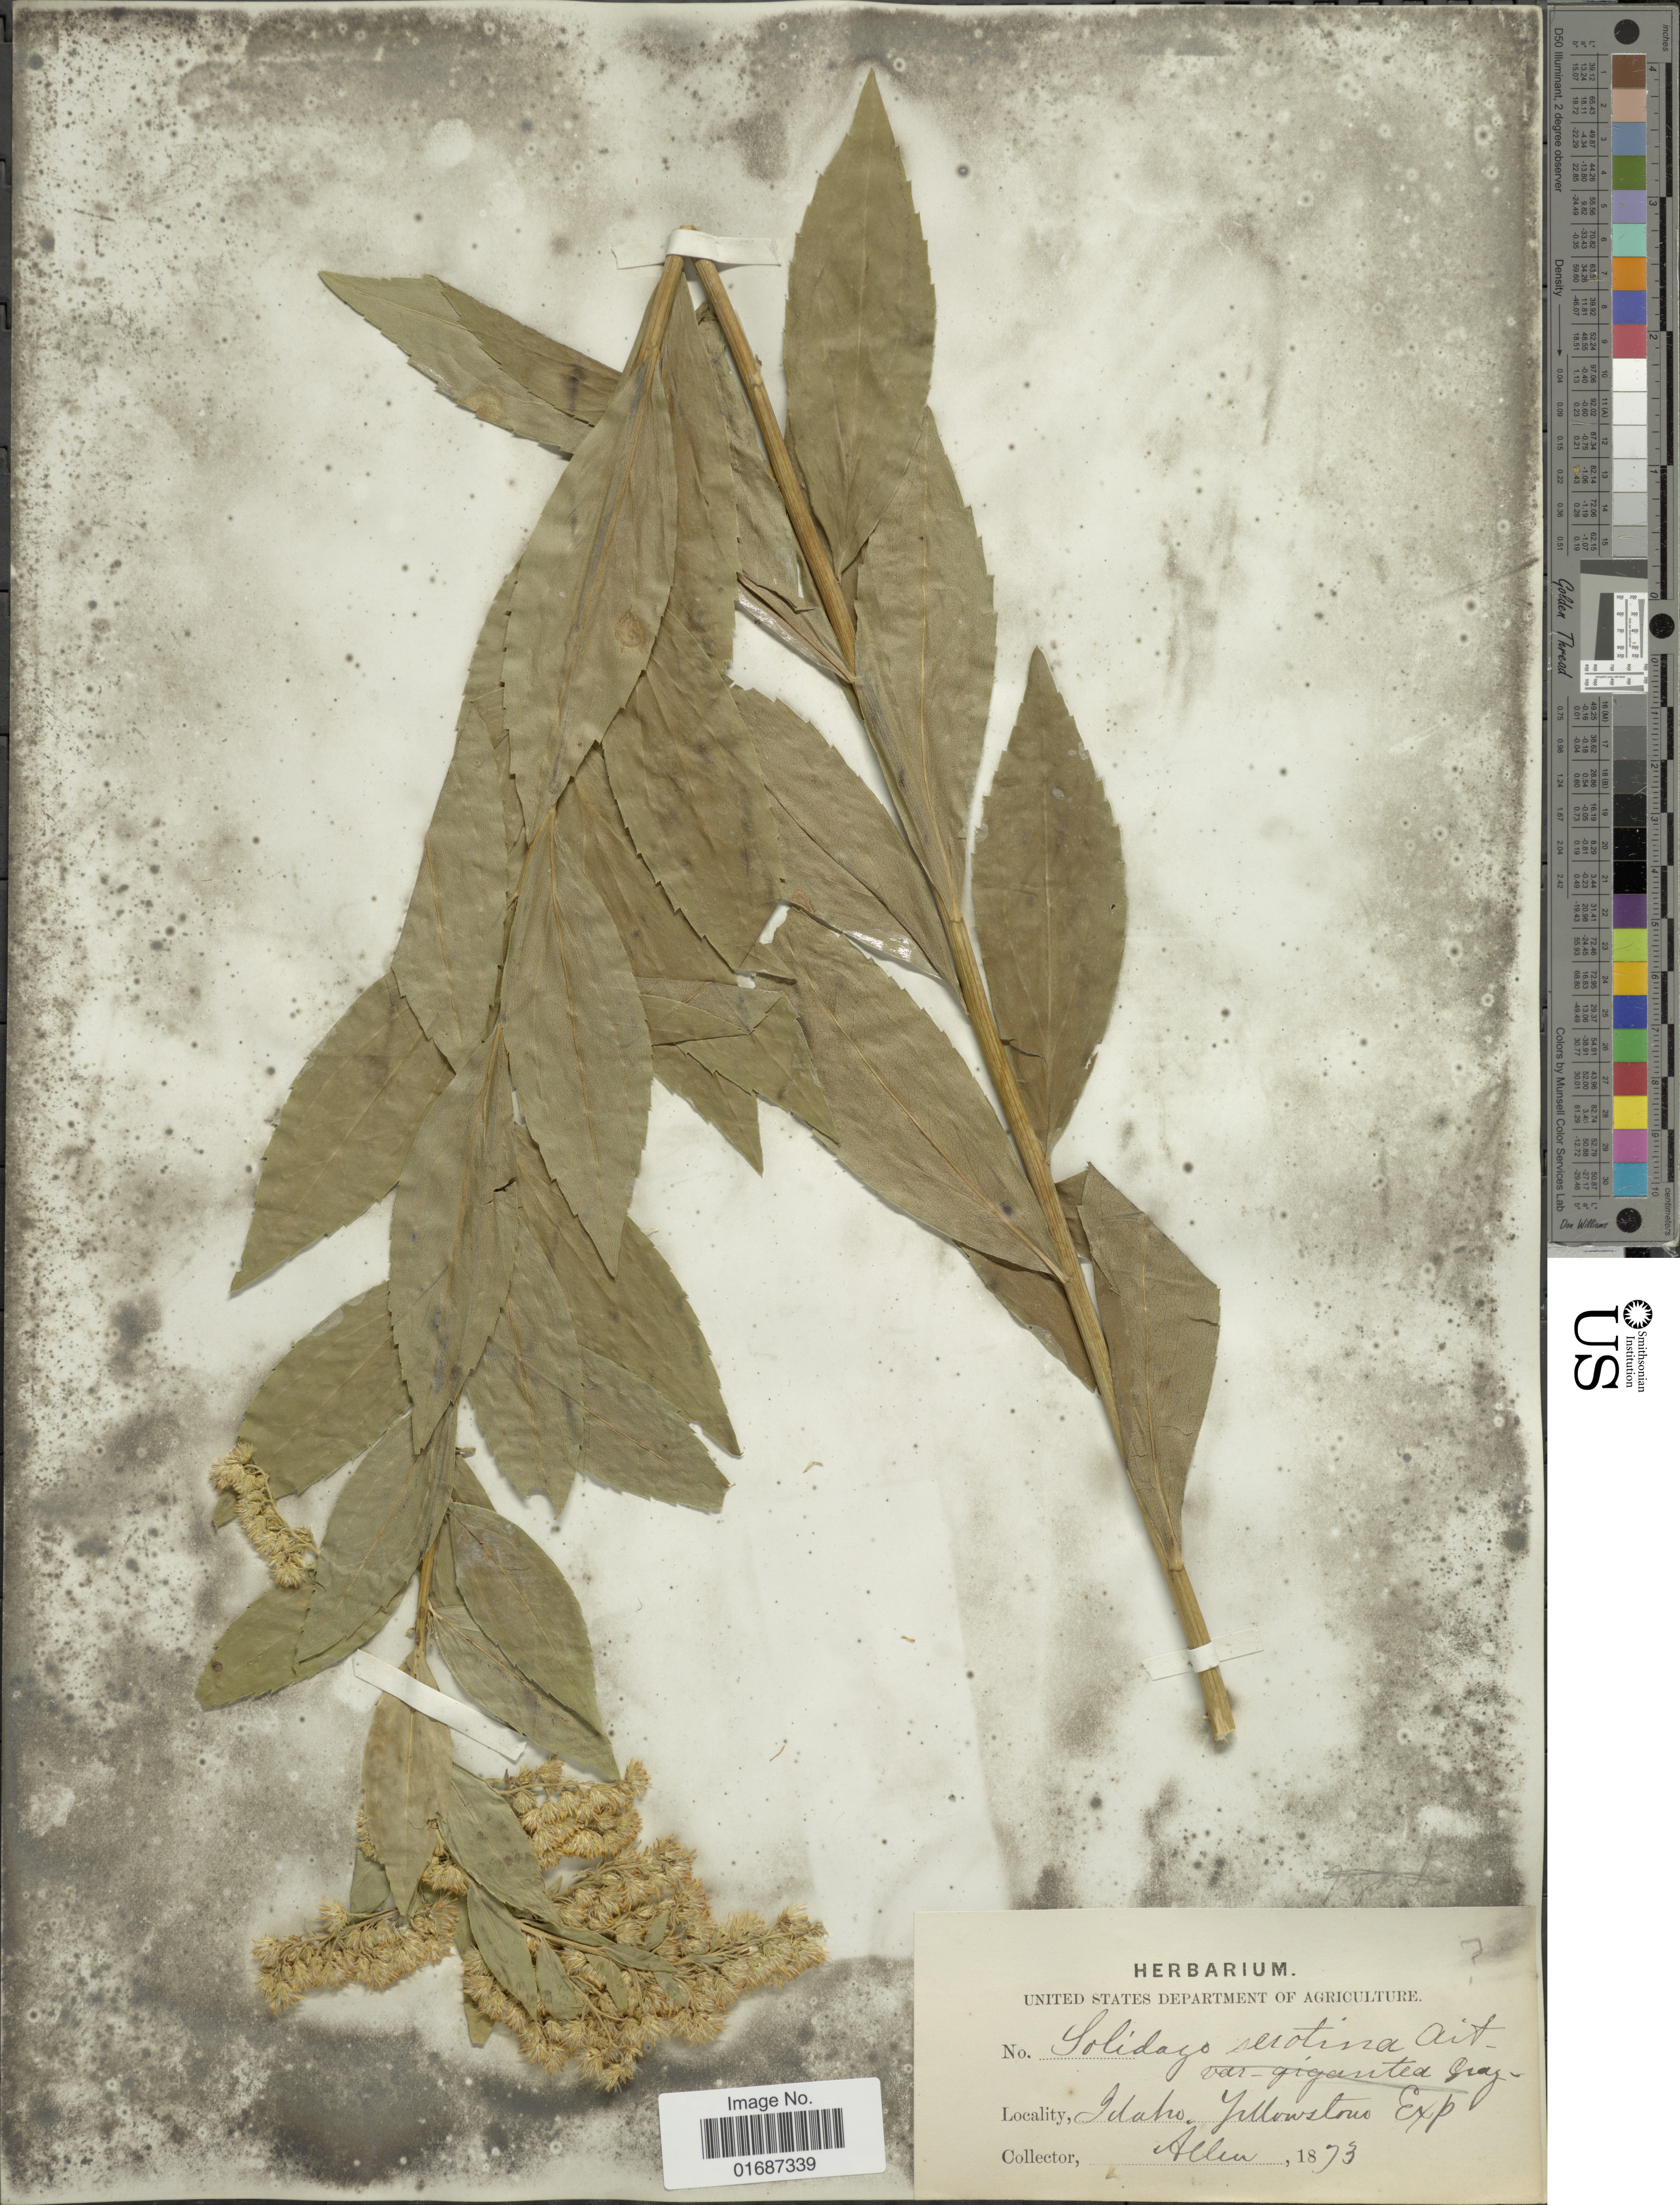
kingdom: Plantae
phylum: Tracheophyta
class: Magnoliopsida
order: Asterales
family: Asteraceae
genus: Solidago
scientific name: Solidago gigantea var. leiophylla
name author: Fernald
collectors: -- Allen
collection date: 1873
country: United States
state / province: Idaho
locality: Yellowstone Exp.